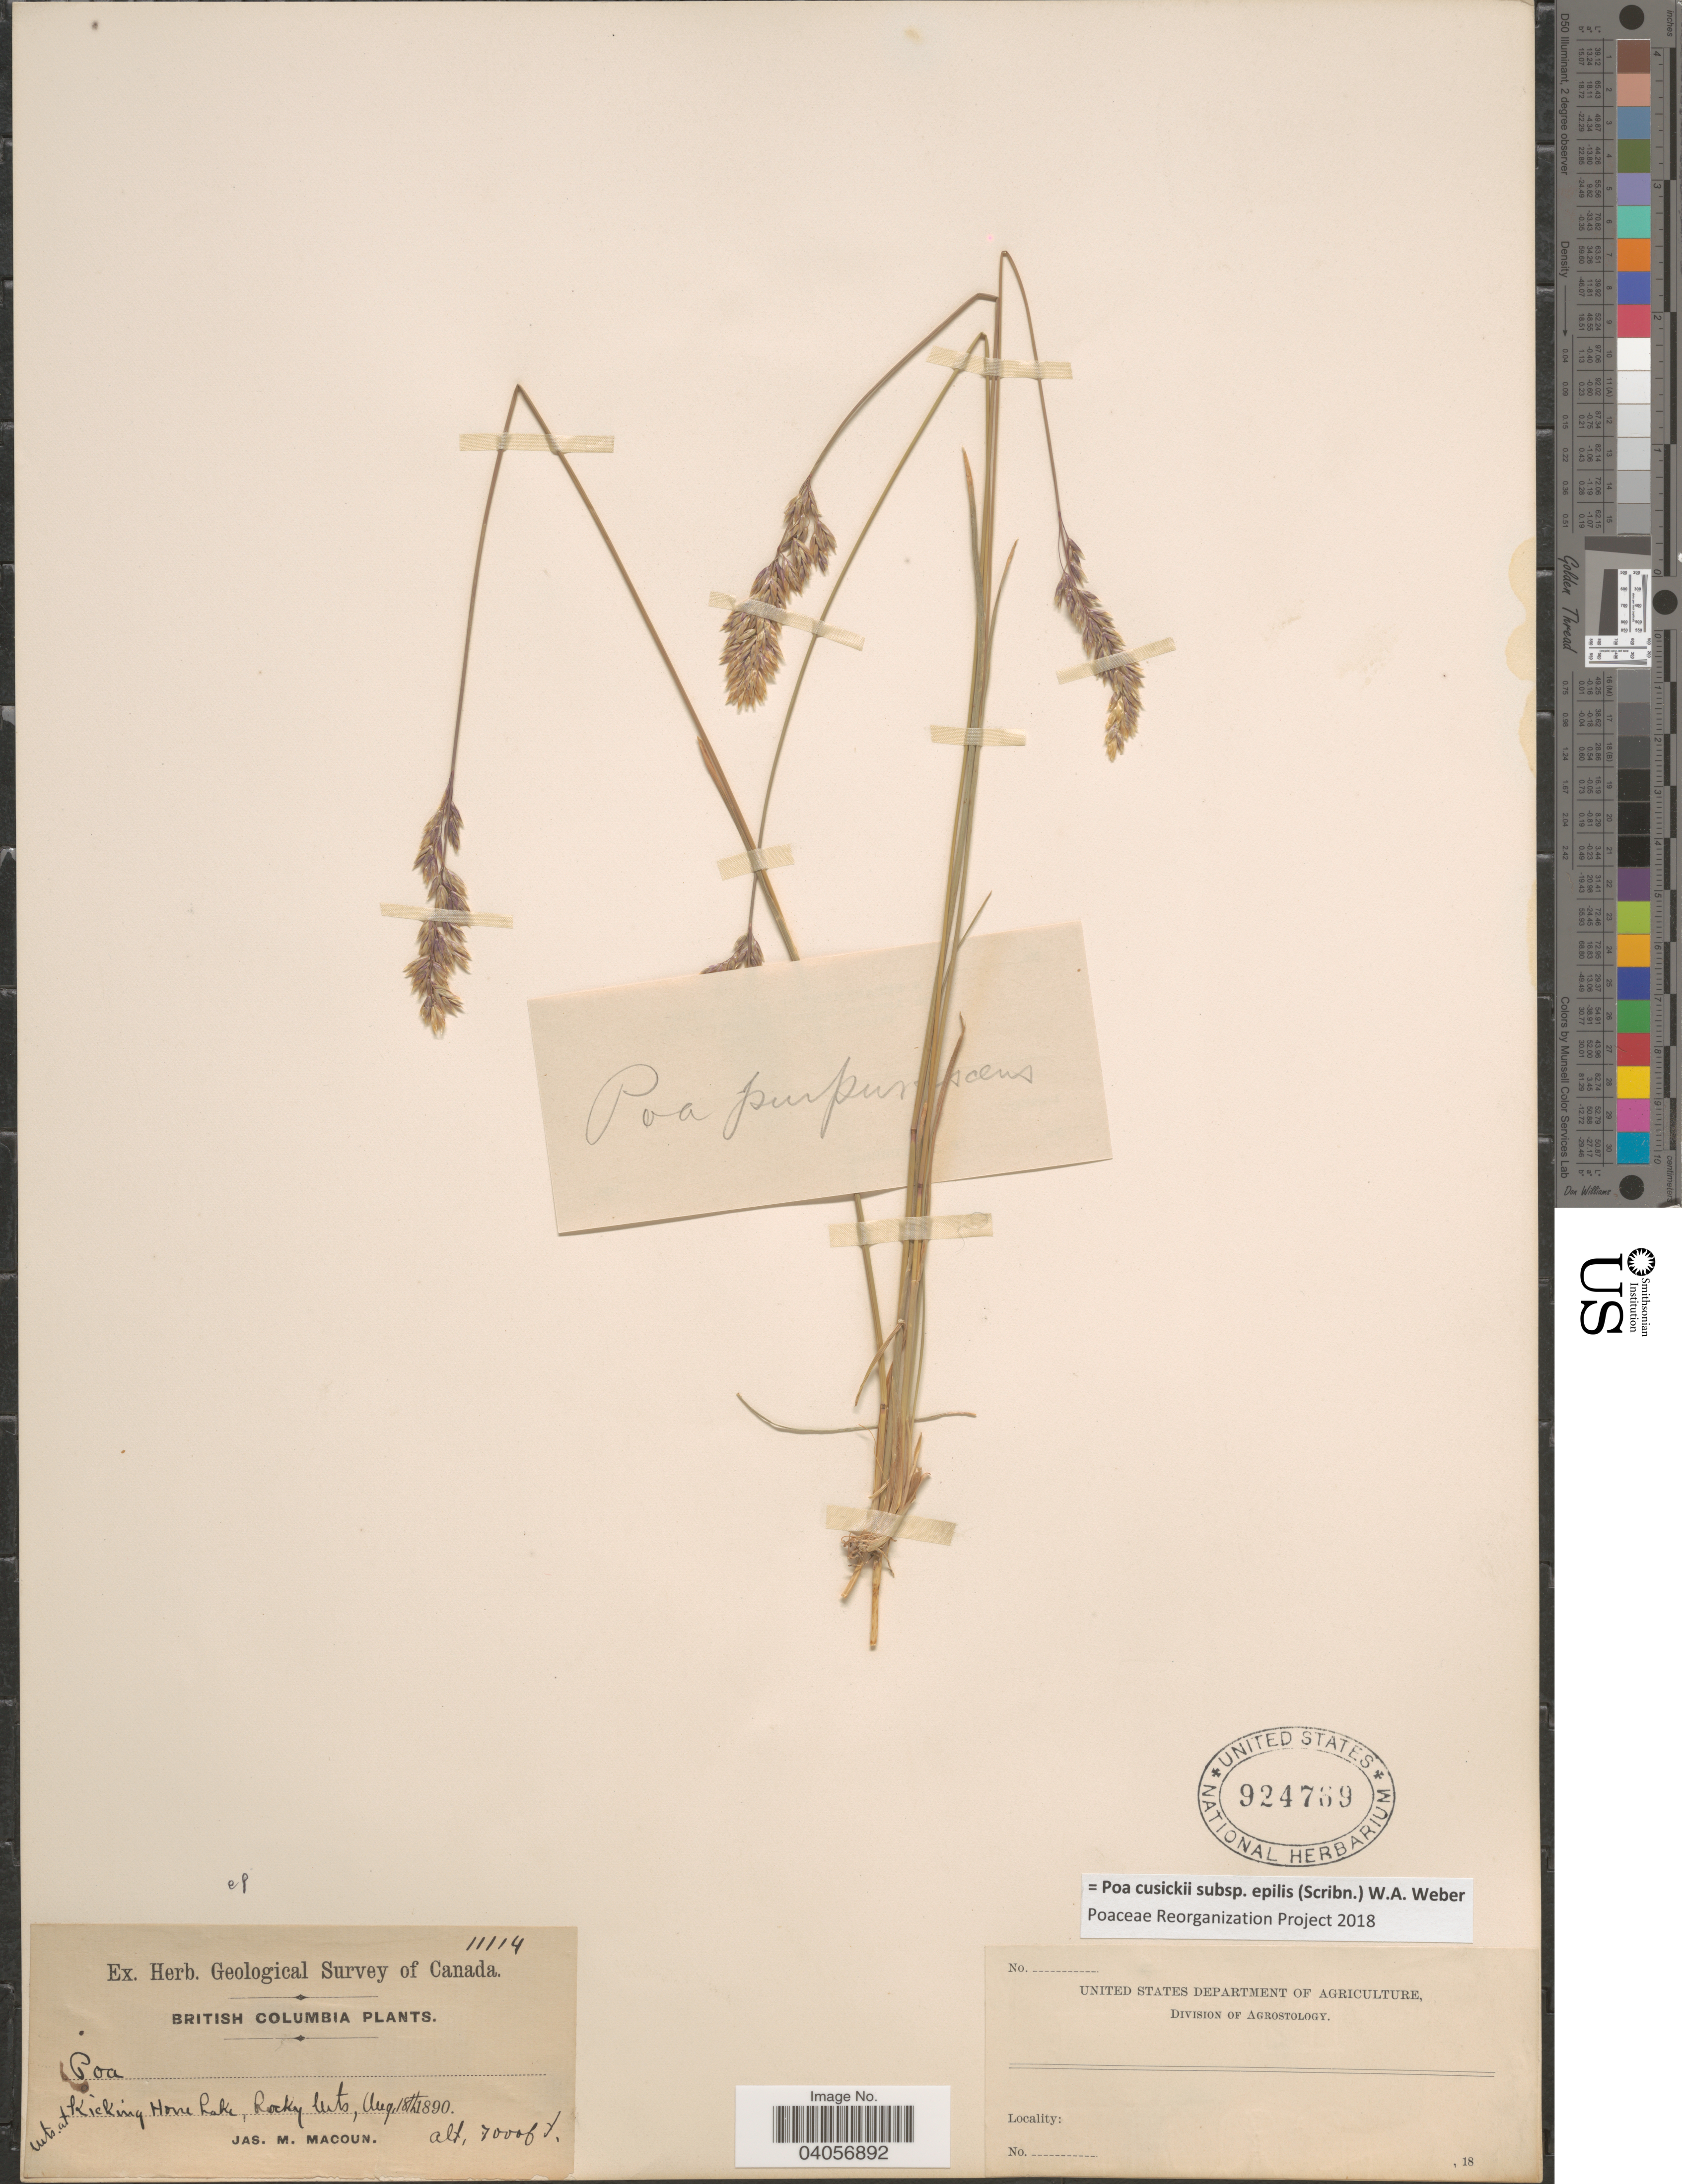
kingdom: Plantae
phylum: Tracheophyta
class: Liliopsida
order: Poales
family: Poaceae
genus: Poa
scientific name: Poa cusickii subsp. epilis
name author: (Scribn.) W.A. Weber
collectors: J. M. Macoun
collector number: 11114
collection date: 1890-08-18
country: Canada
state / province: British Columbia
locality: Mts. at Kicking Horse Lake, Rocky Mts.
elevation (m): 2134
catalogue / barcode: US 924769